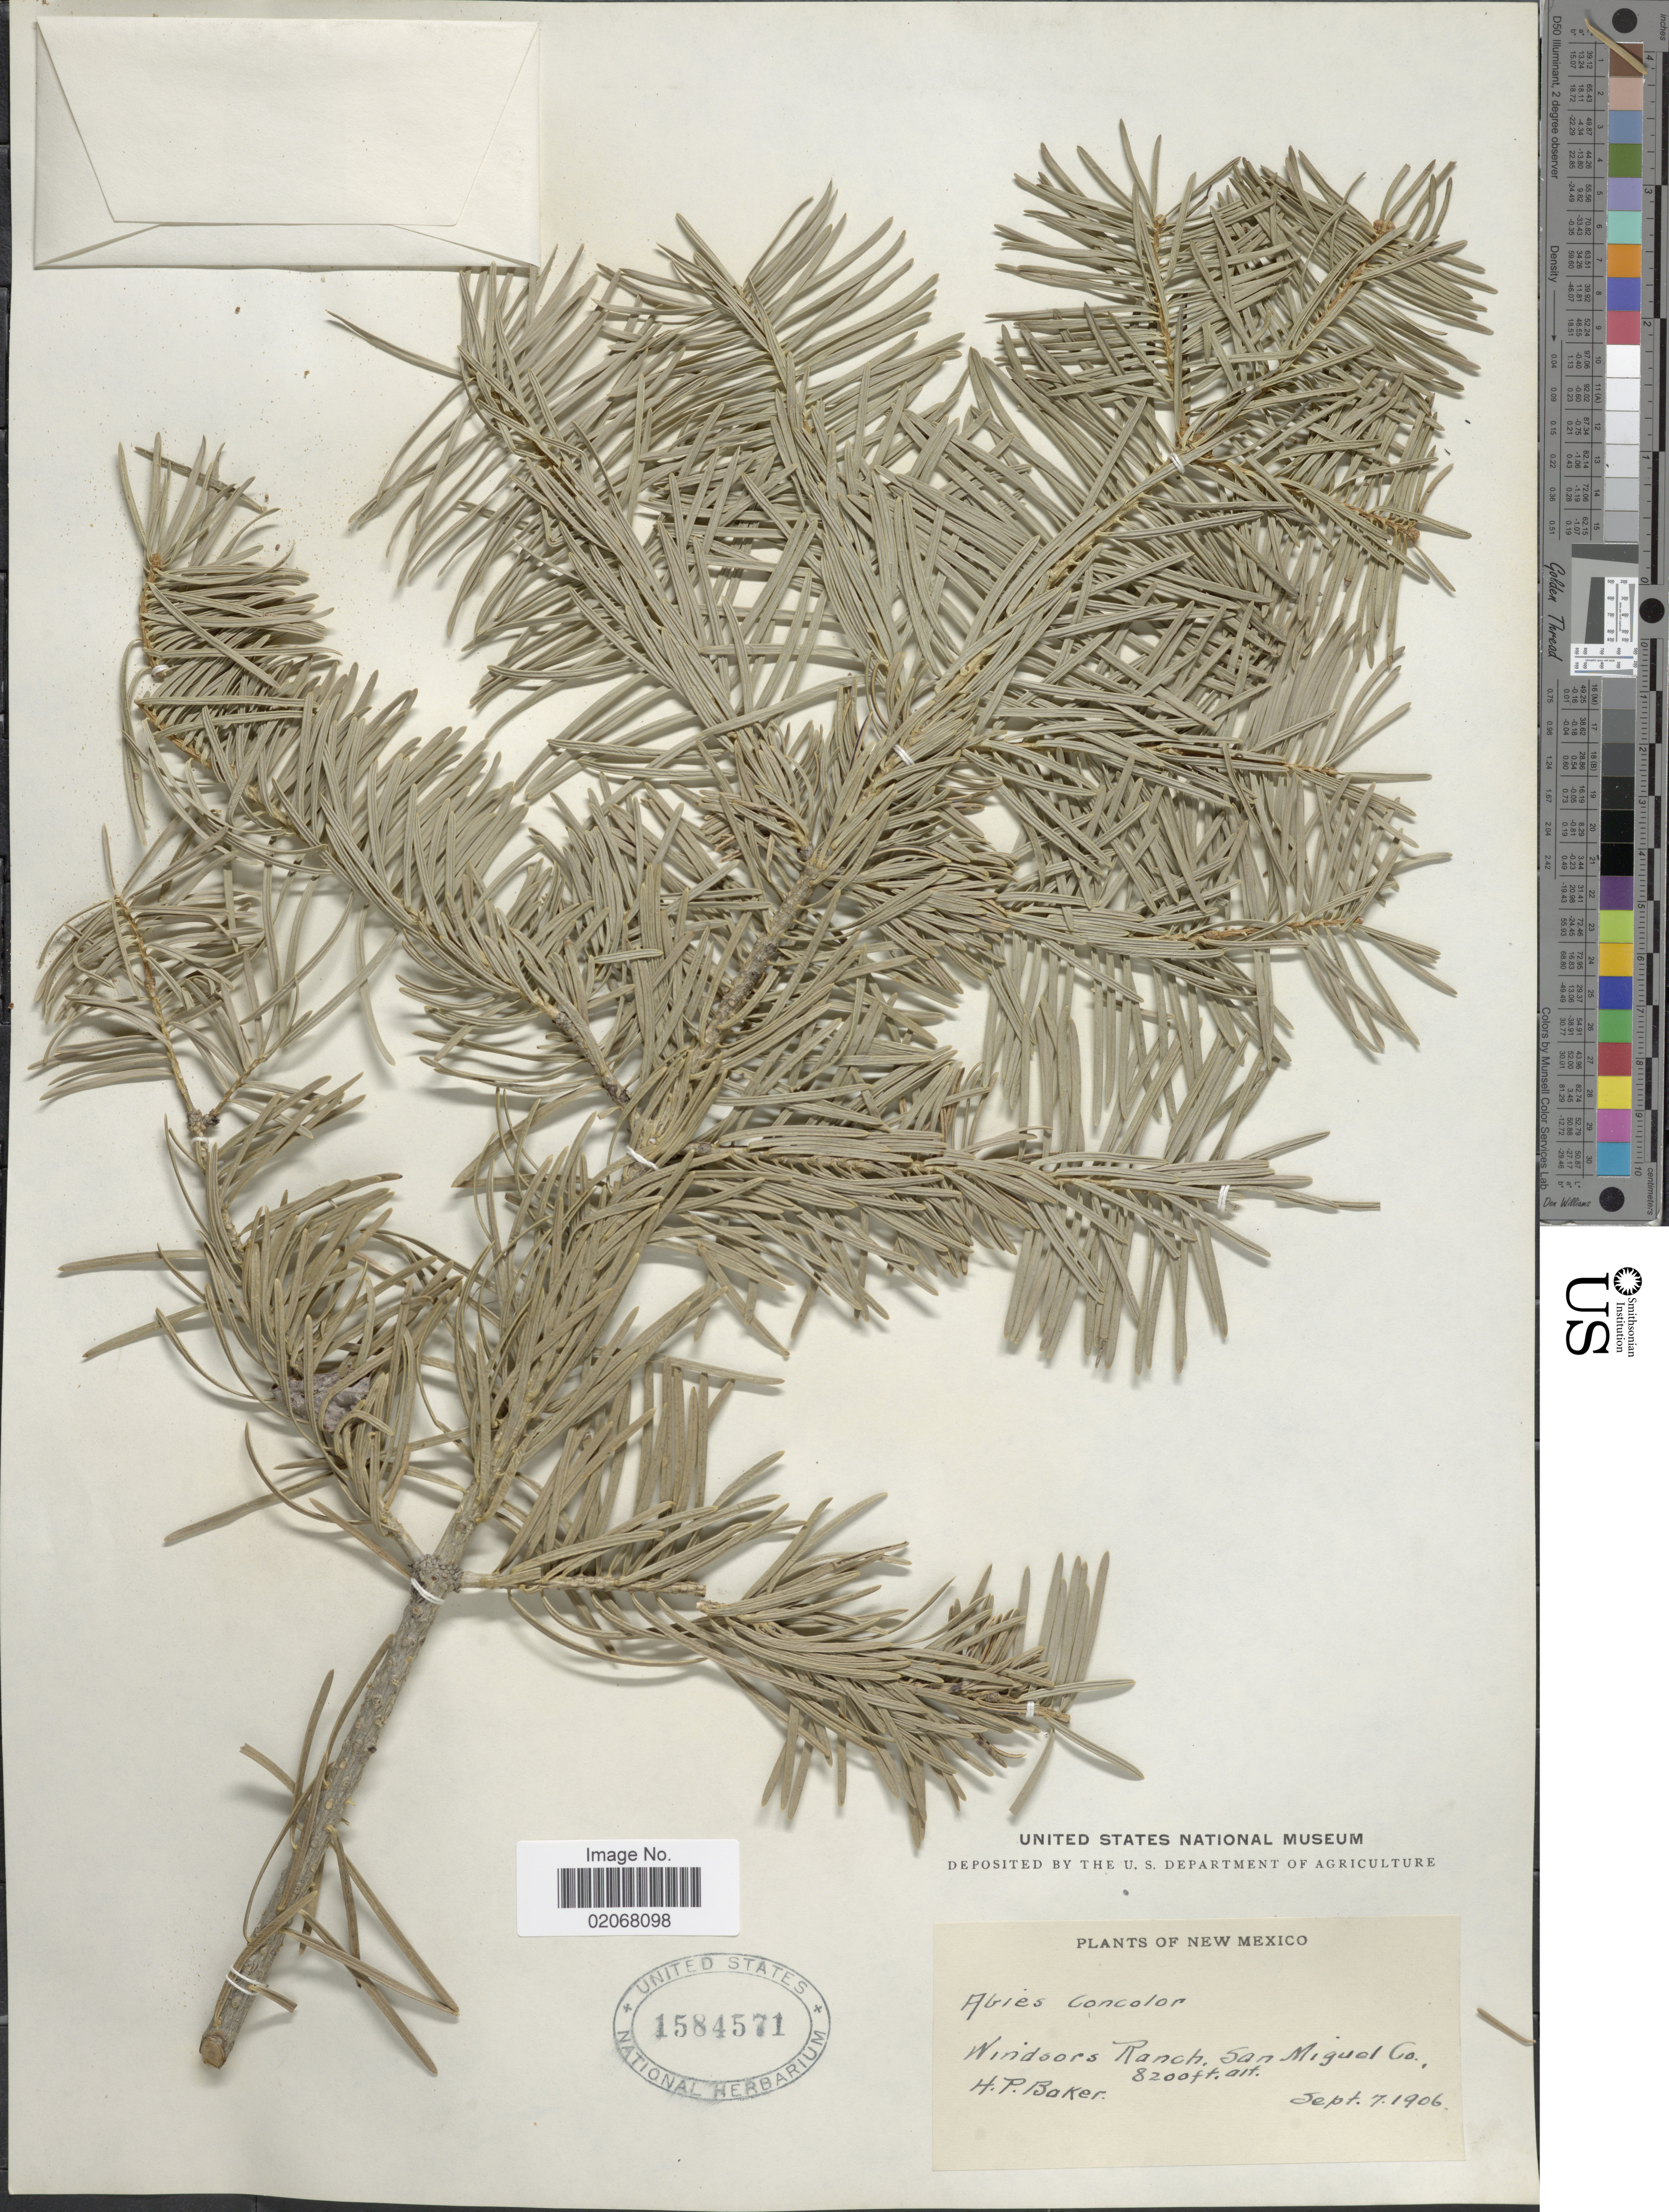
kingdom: Plantae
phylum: Tracheophyta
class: Pinopsida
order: Pinales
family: Pinaceae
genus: Abies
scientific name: Abies concolor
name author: (Gordon & Glend.) Lindl. ex Hildebr.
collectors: H. P. Baker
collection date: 1906-09-07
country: United States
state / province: New Mexico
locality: Windoors Ranch, San Miguel Co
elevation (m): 2499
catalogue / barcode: US 1584571